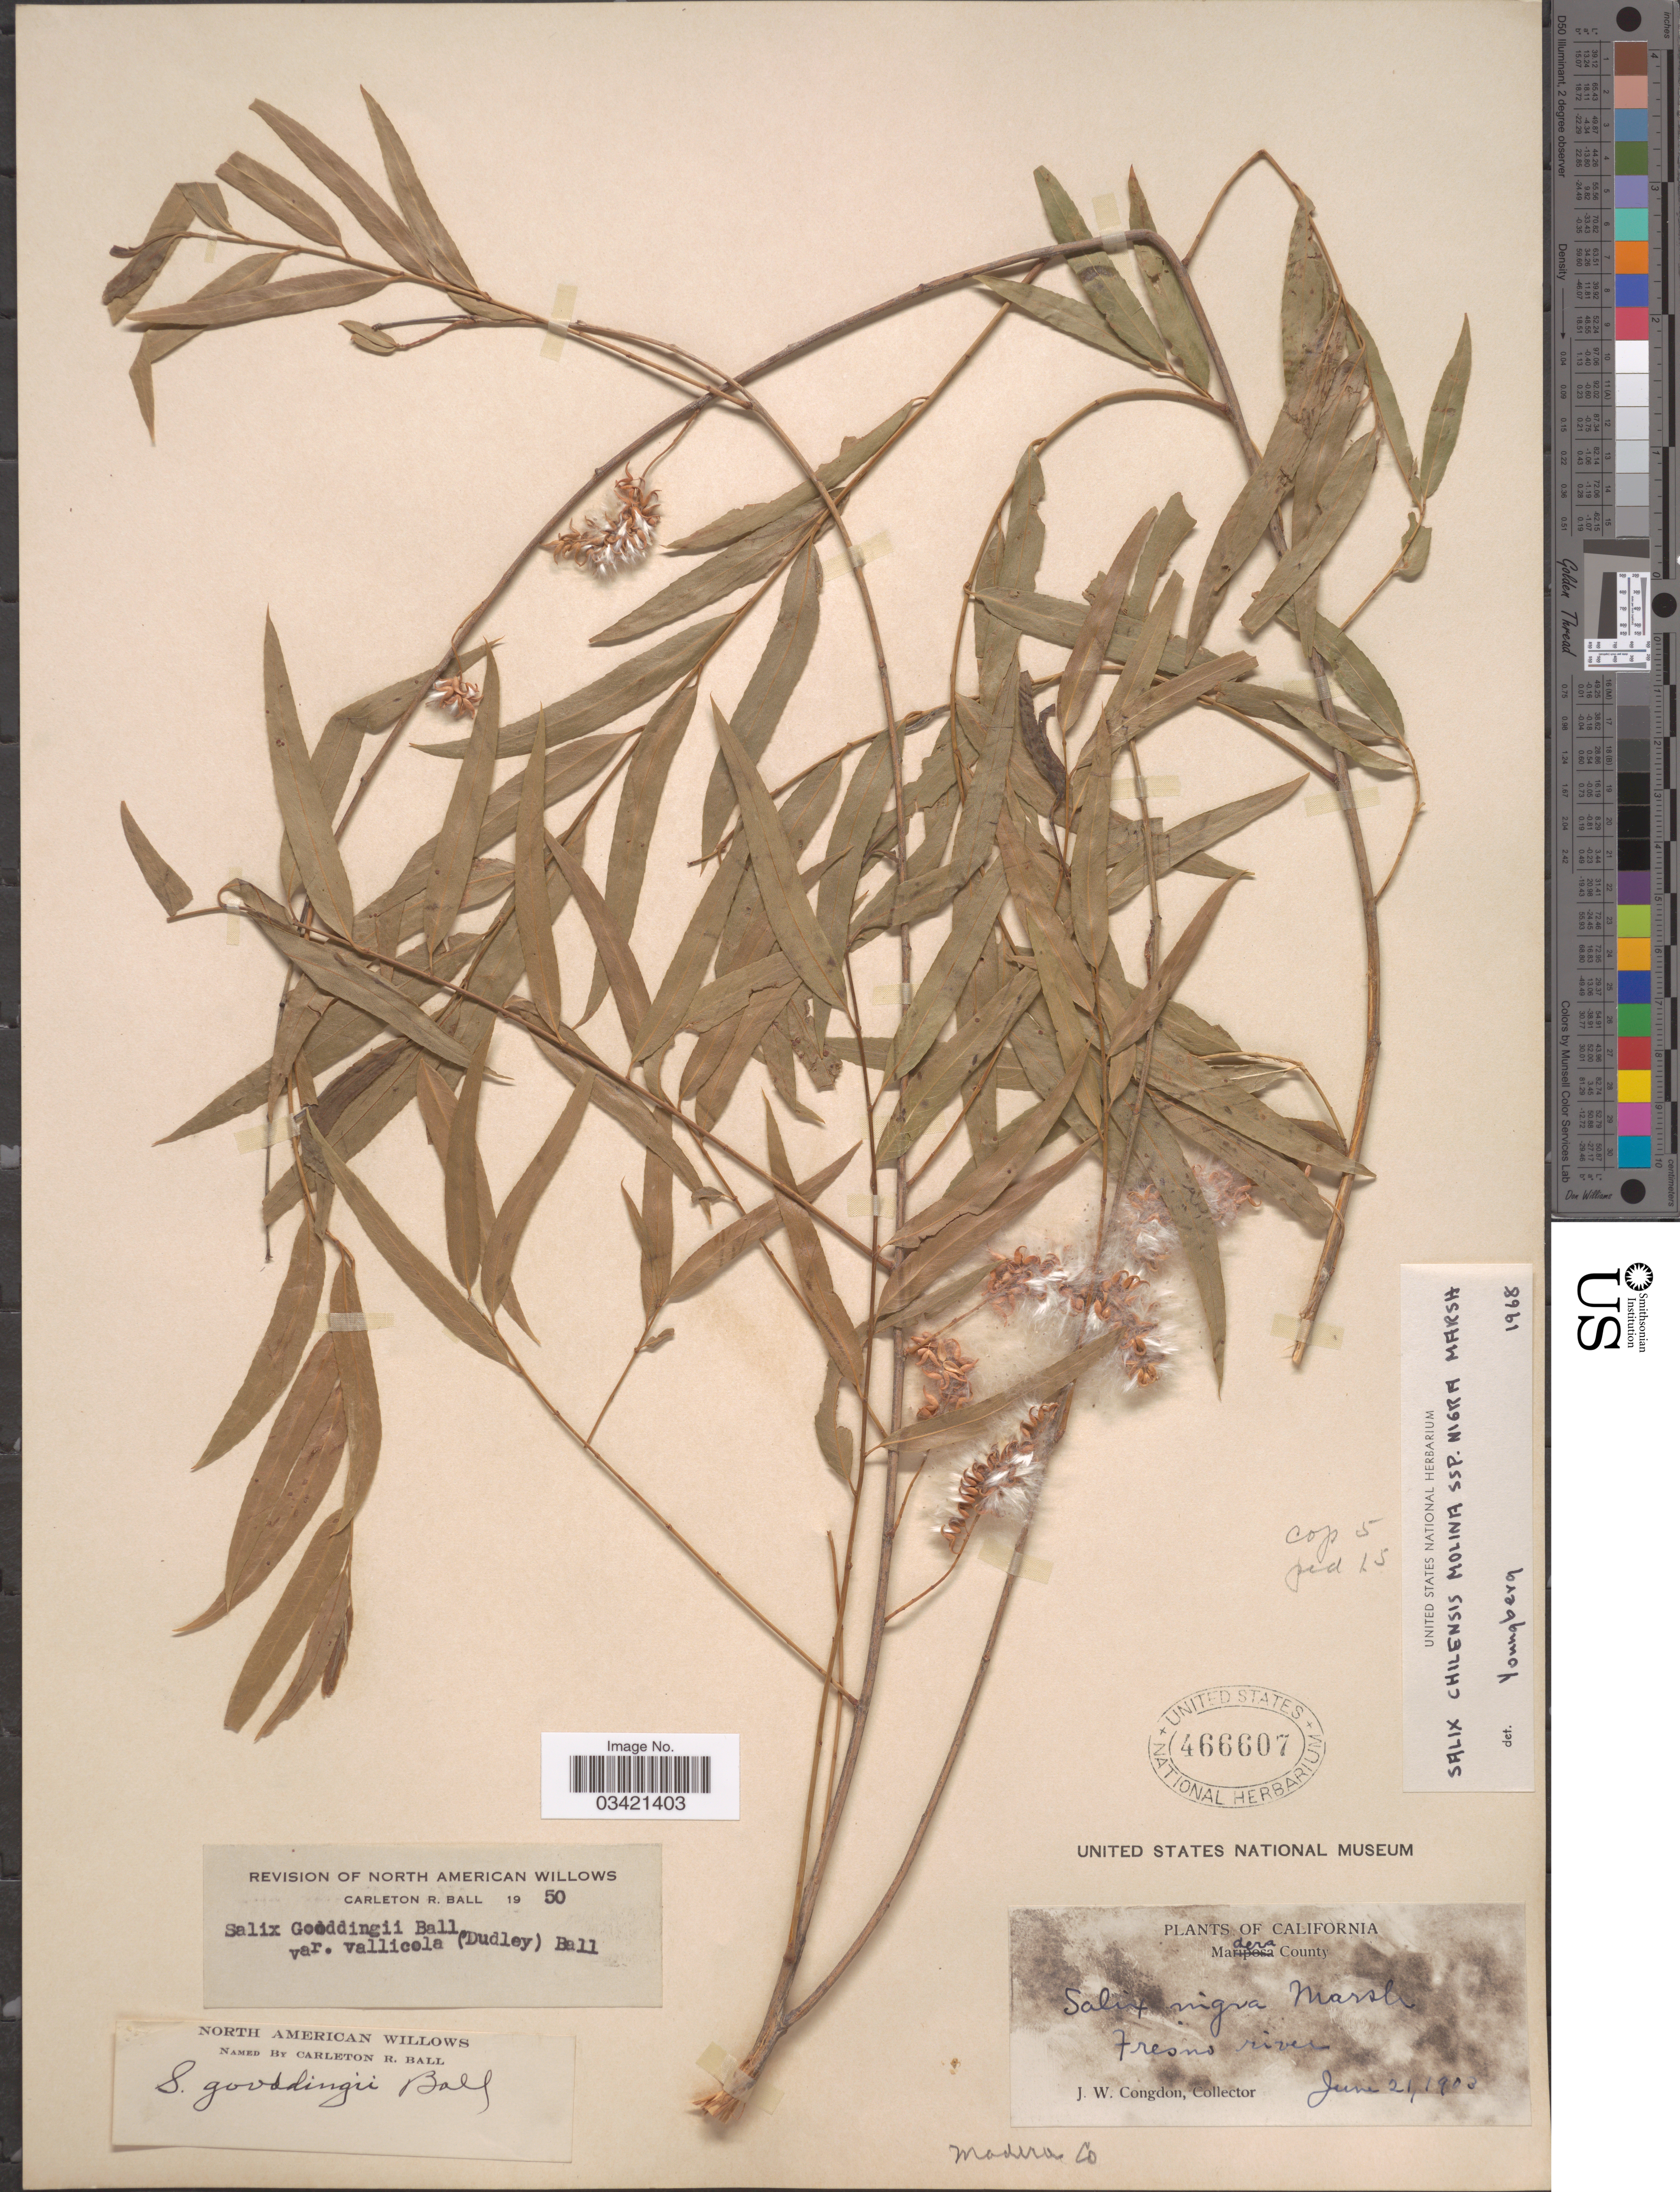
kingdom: Plantae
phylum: Tracheophyta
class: Magnoliopsida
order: Malpighiales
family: Salicaceae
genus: Salix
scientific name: Salix gooddingii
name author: C.R. Ball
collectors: J. W. Congdon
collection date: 1903-06-21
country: United States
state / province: California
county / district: Madera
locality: Madero County. Fresno river. Madera Co.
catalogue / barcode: US 466607